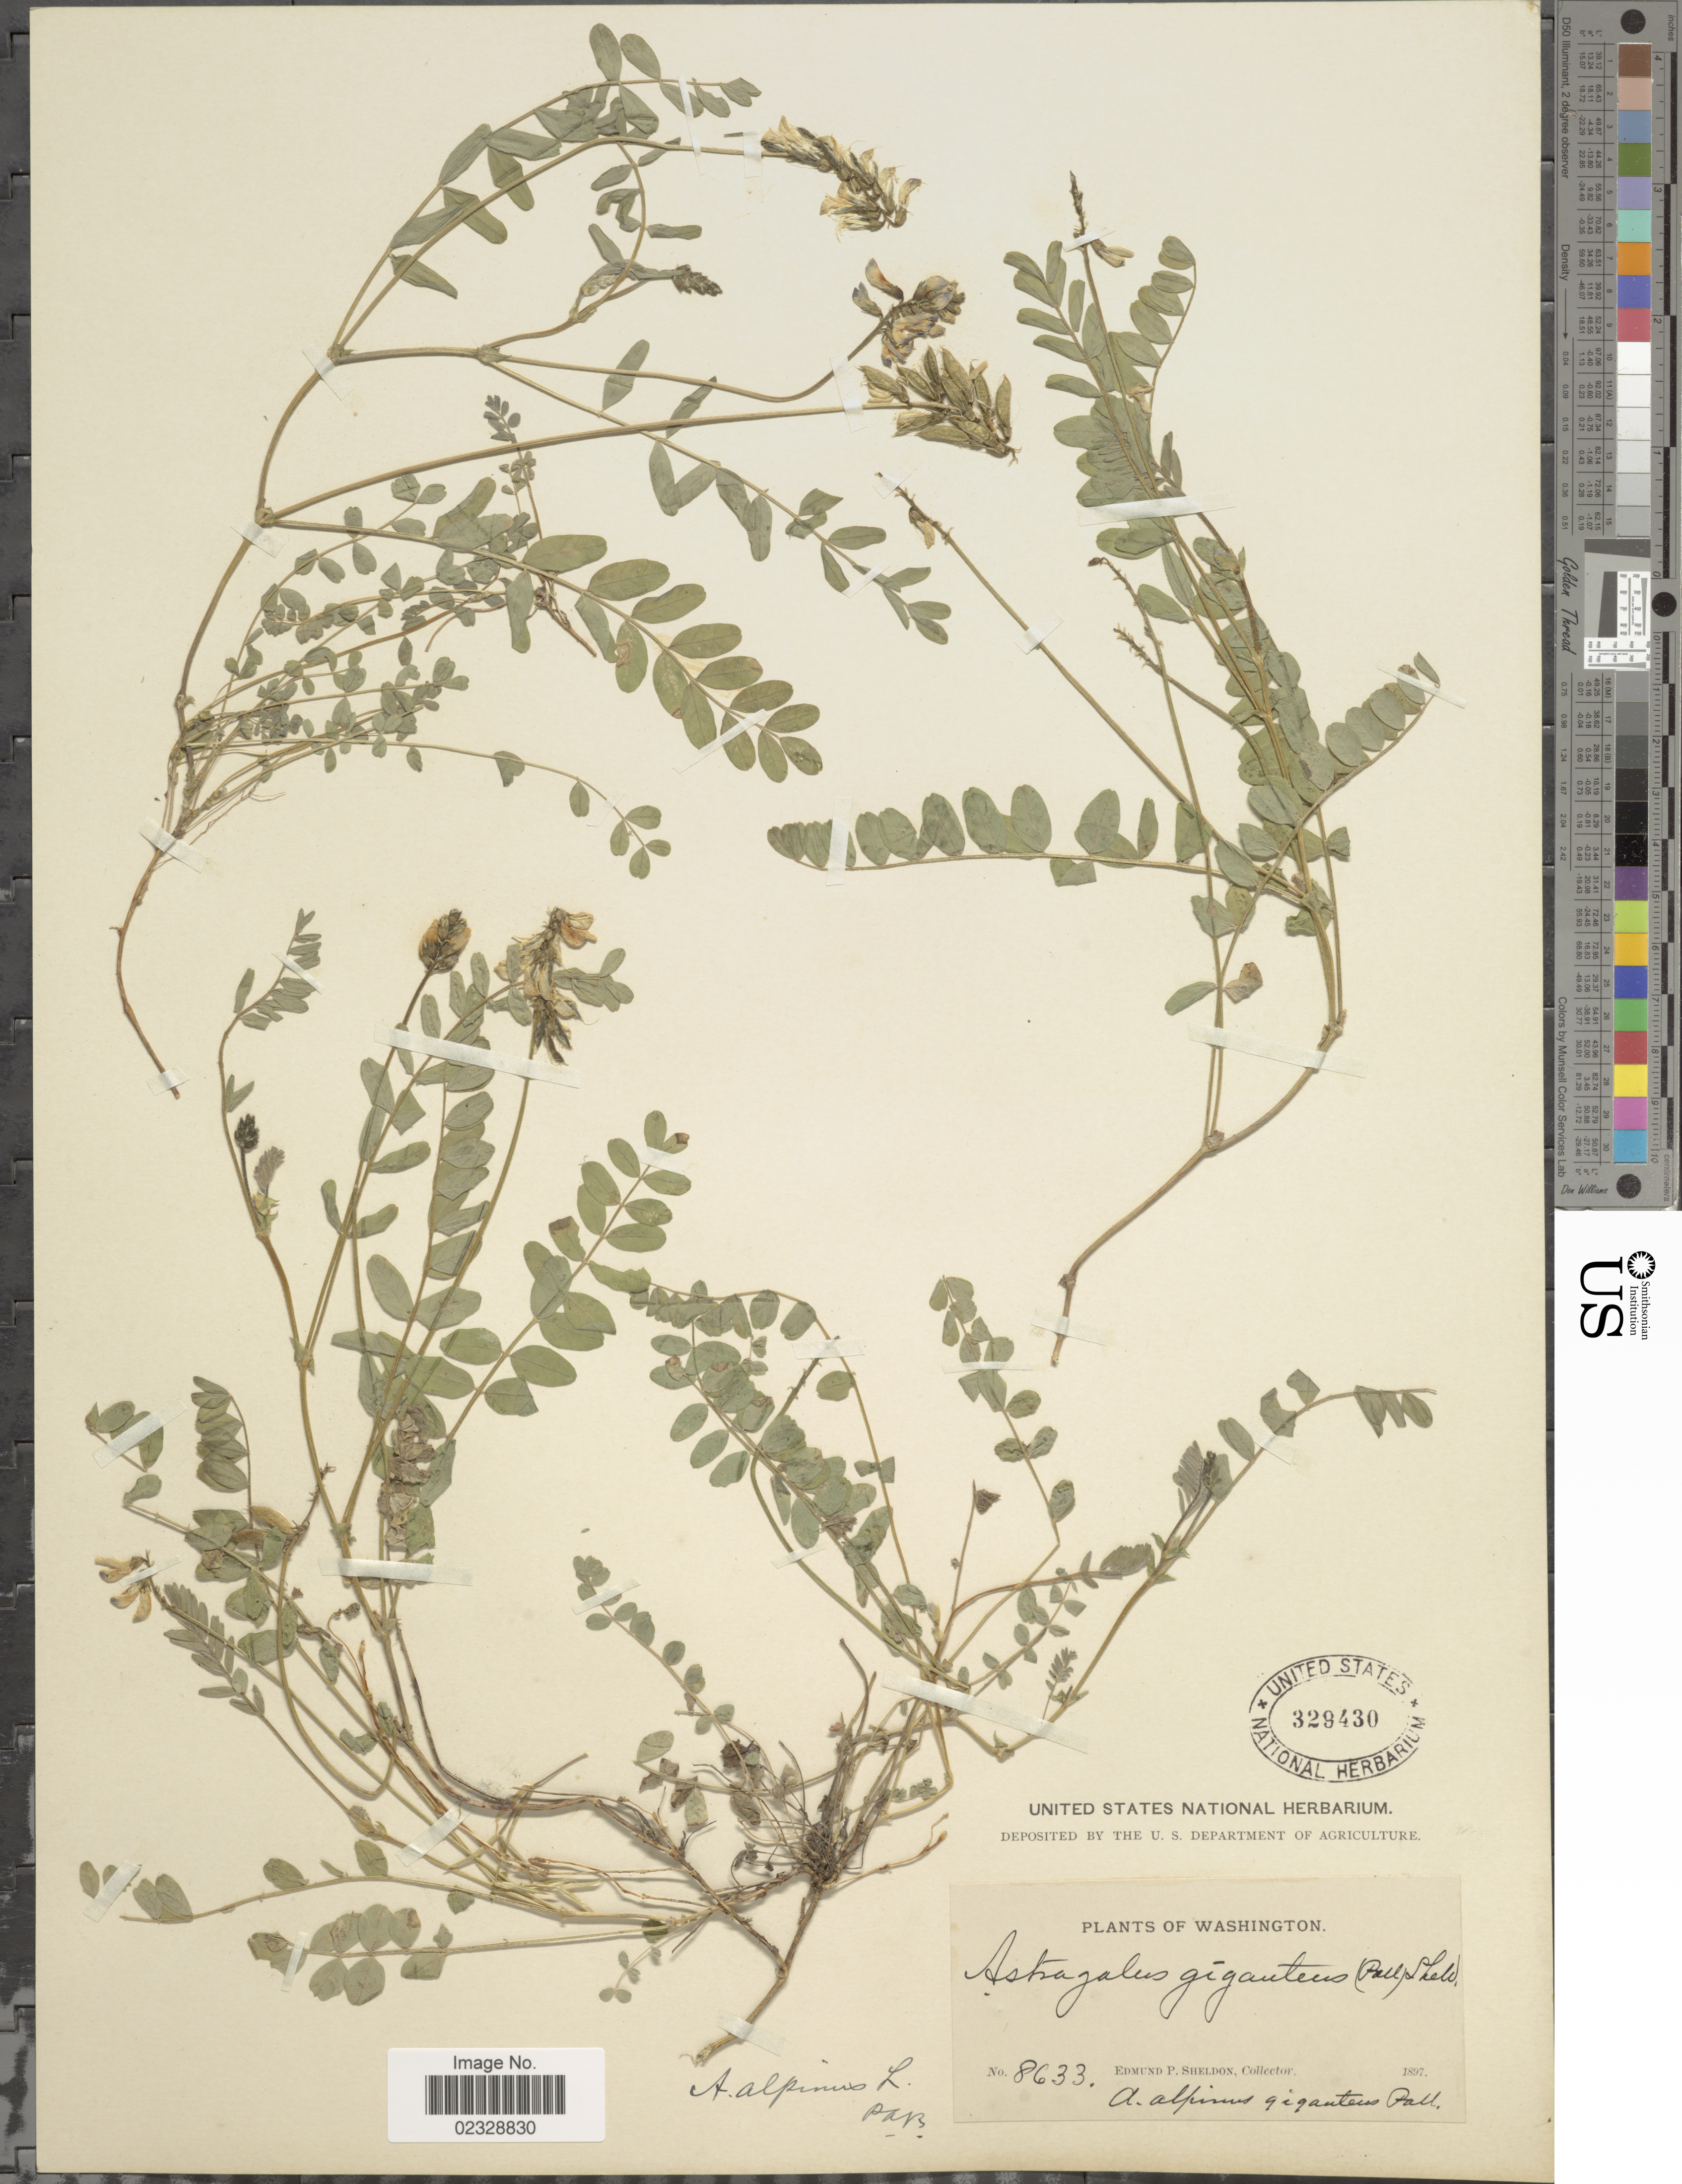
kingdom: Plantae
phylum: Tracheophyta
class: Magnoliopsida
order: Fabales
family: Fabaceae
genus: Astragalus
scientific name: Astragalus alpinus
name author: L.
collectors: E. P. Sheldon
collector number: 8633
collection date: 1897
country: United States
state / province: Washington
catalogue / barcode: US 329430